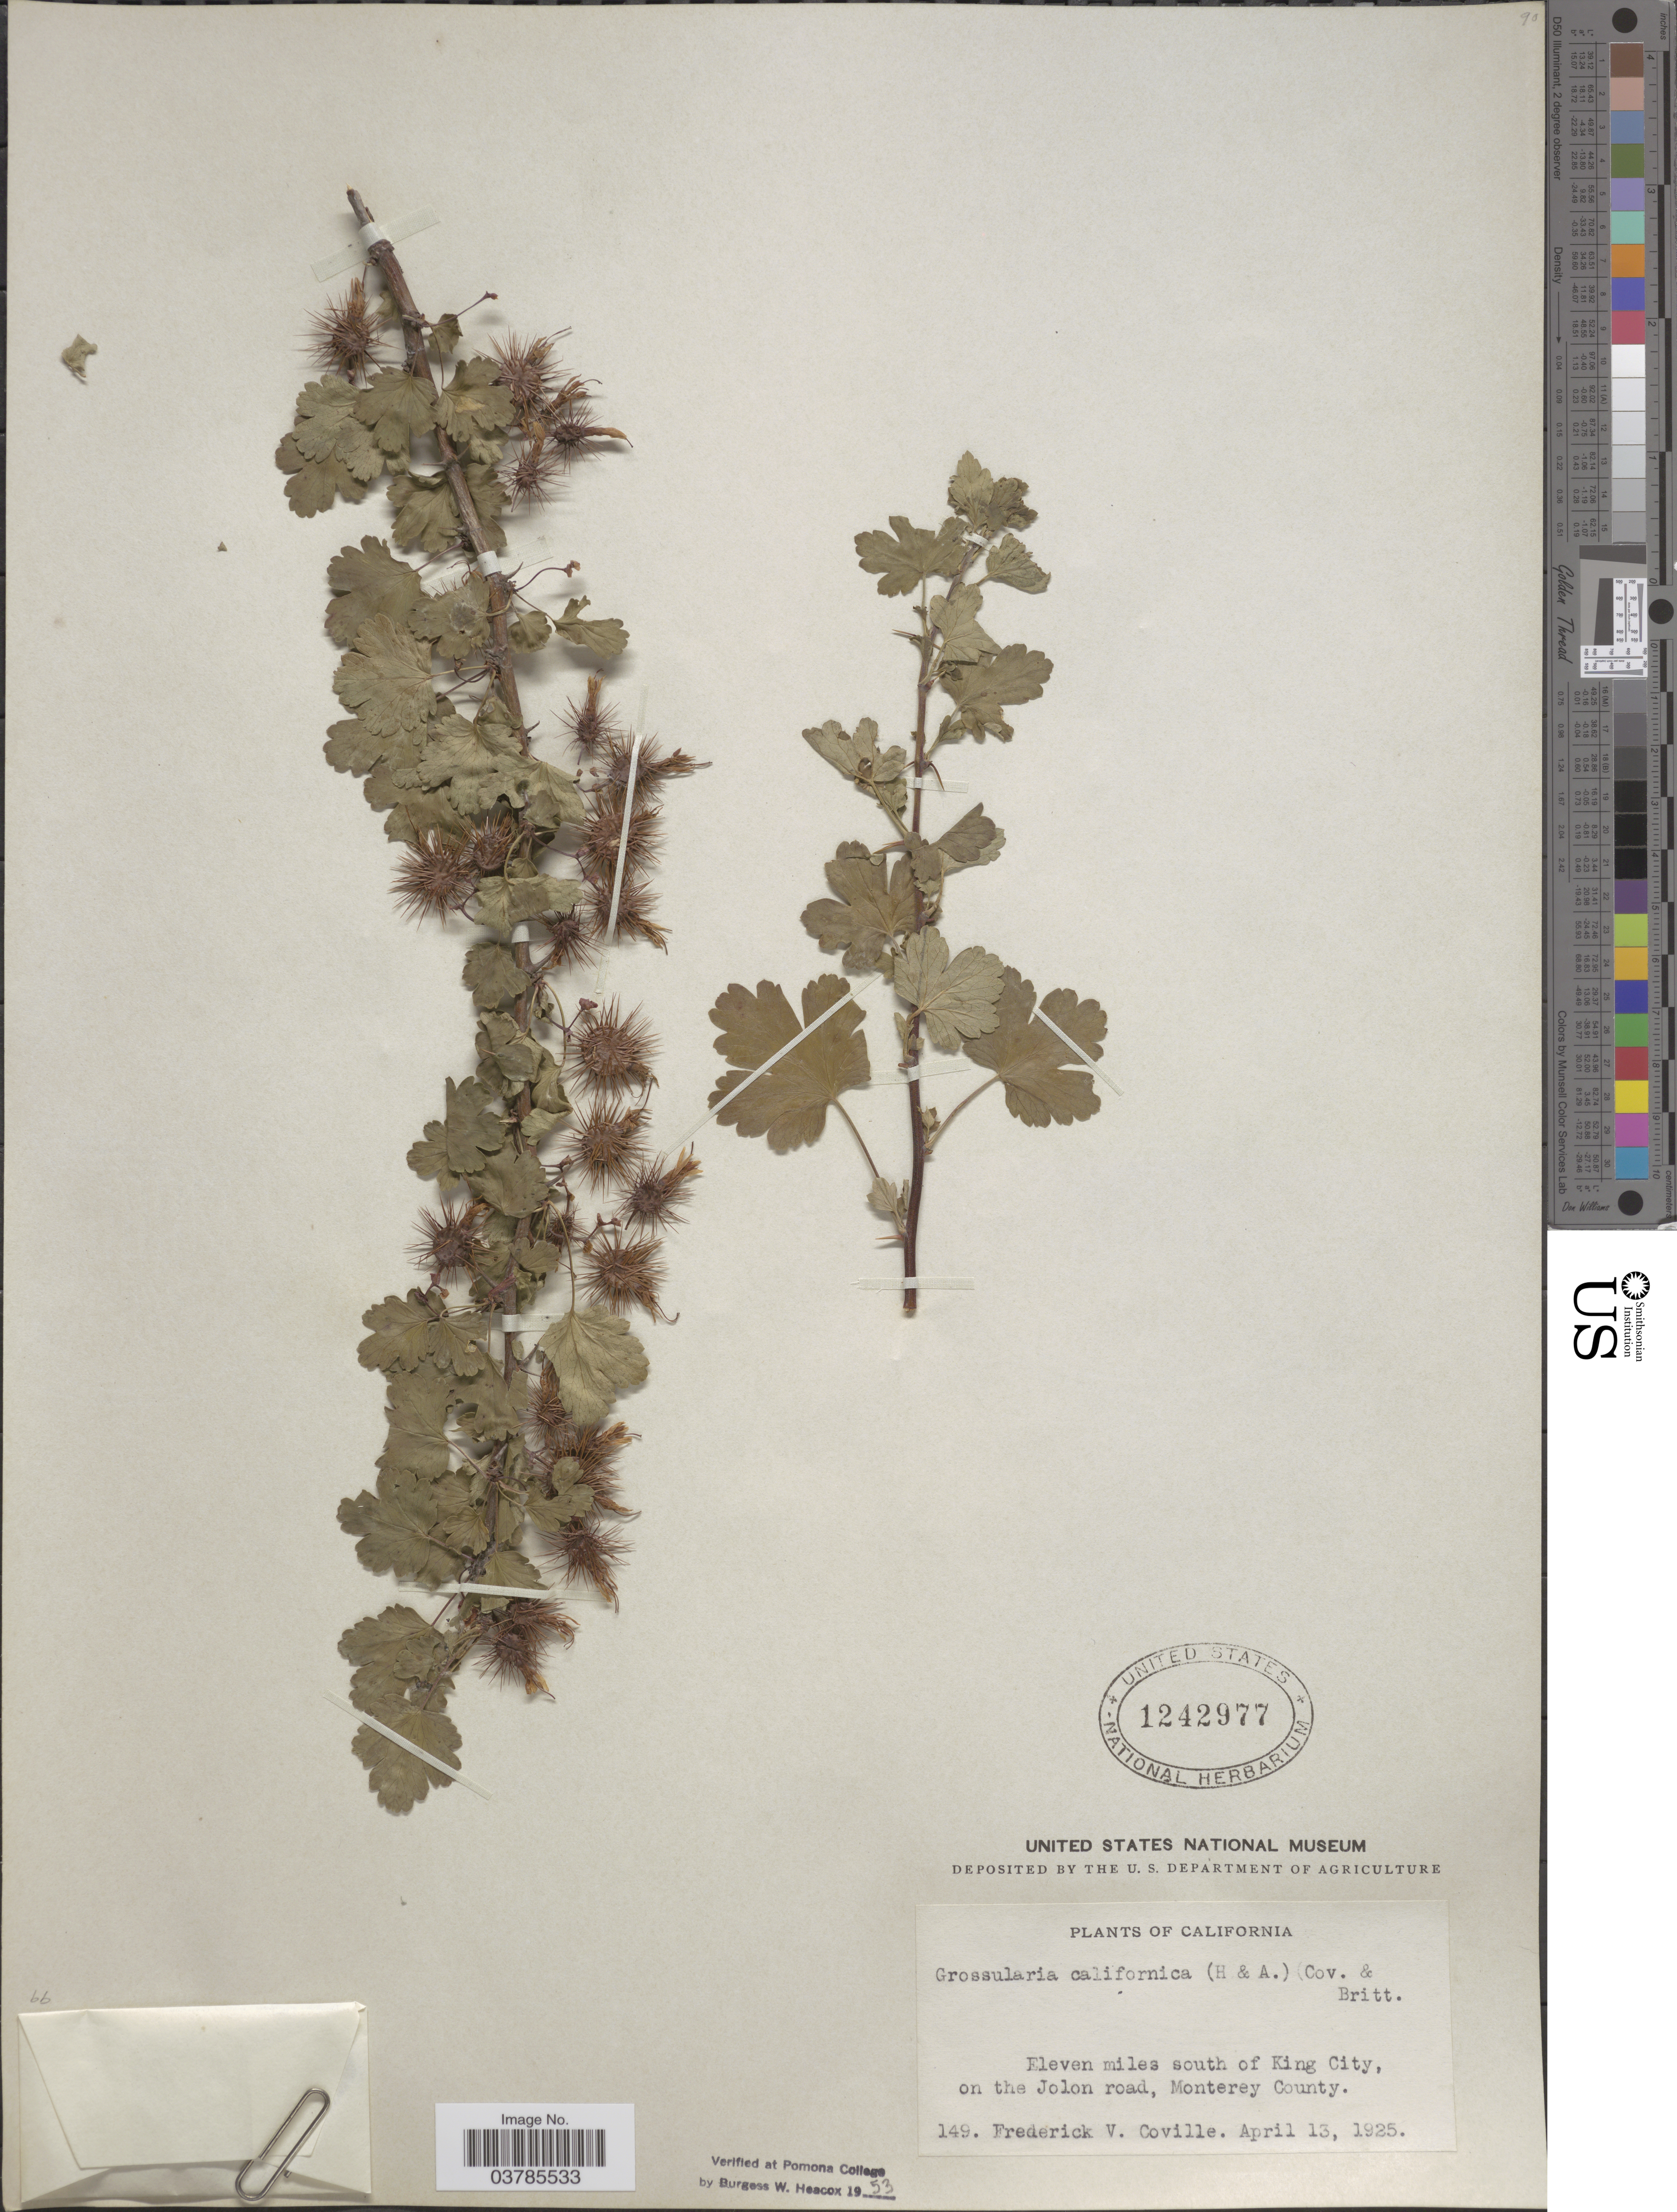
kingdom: Plantae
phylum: Tracheophyta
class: Magnoliopsida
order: Saxifragales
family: Grossulariaceae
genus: Ribes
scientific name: Ribes californicum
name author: Hook. & Arn.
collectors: F. V. Coville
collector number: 149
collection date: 1925-04-13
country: United States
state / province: California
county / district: Monterey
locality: Eleven miles south of King City, on the Jolon road, Monterey County.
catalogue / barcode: US 1242977